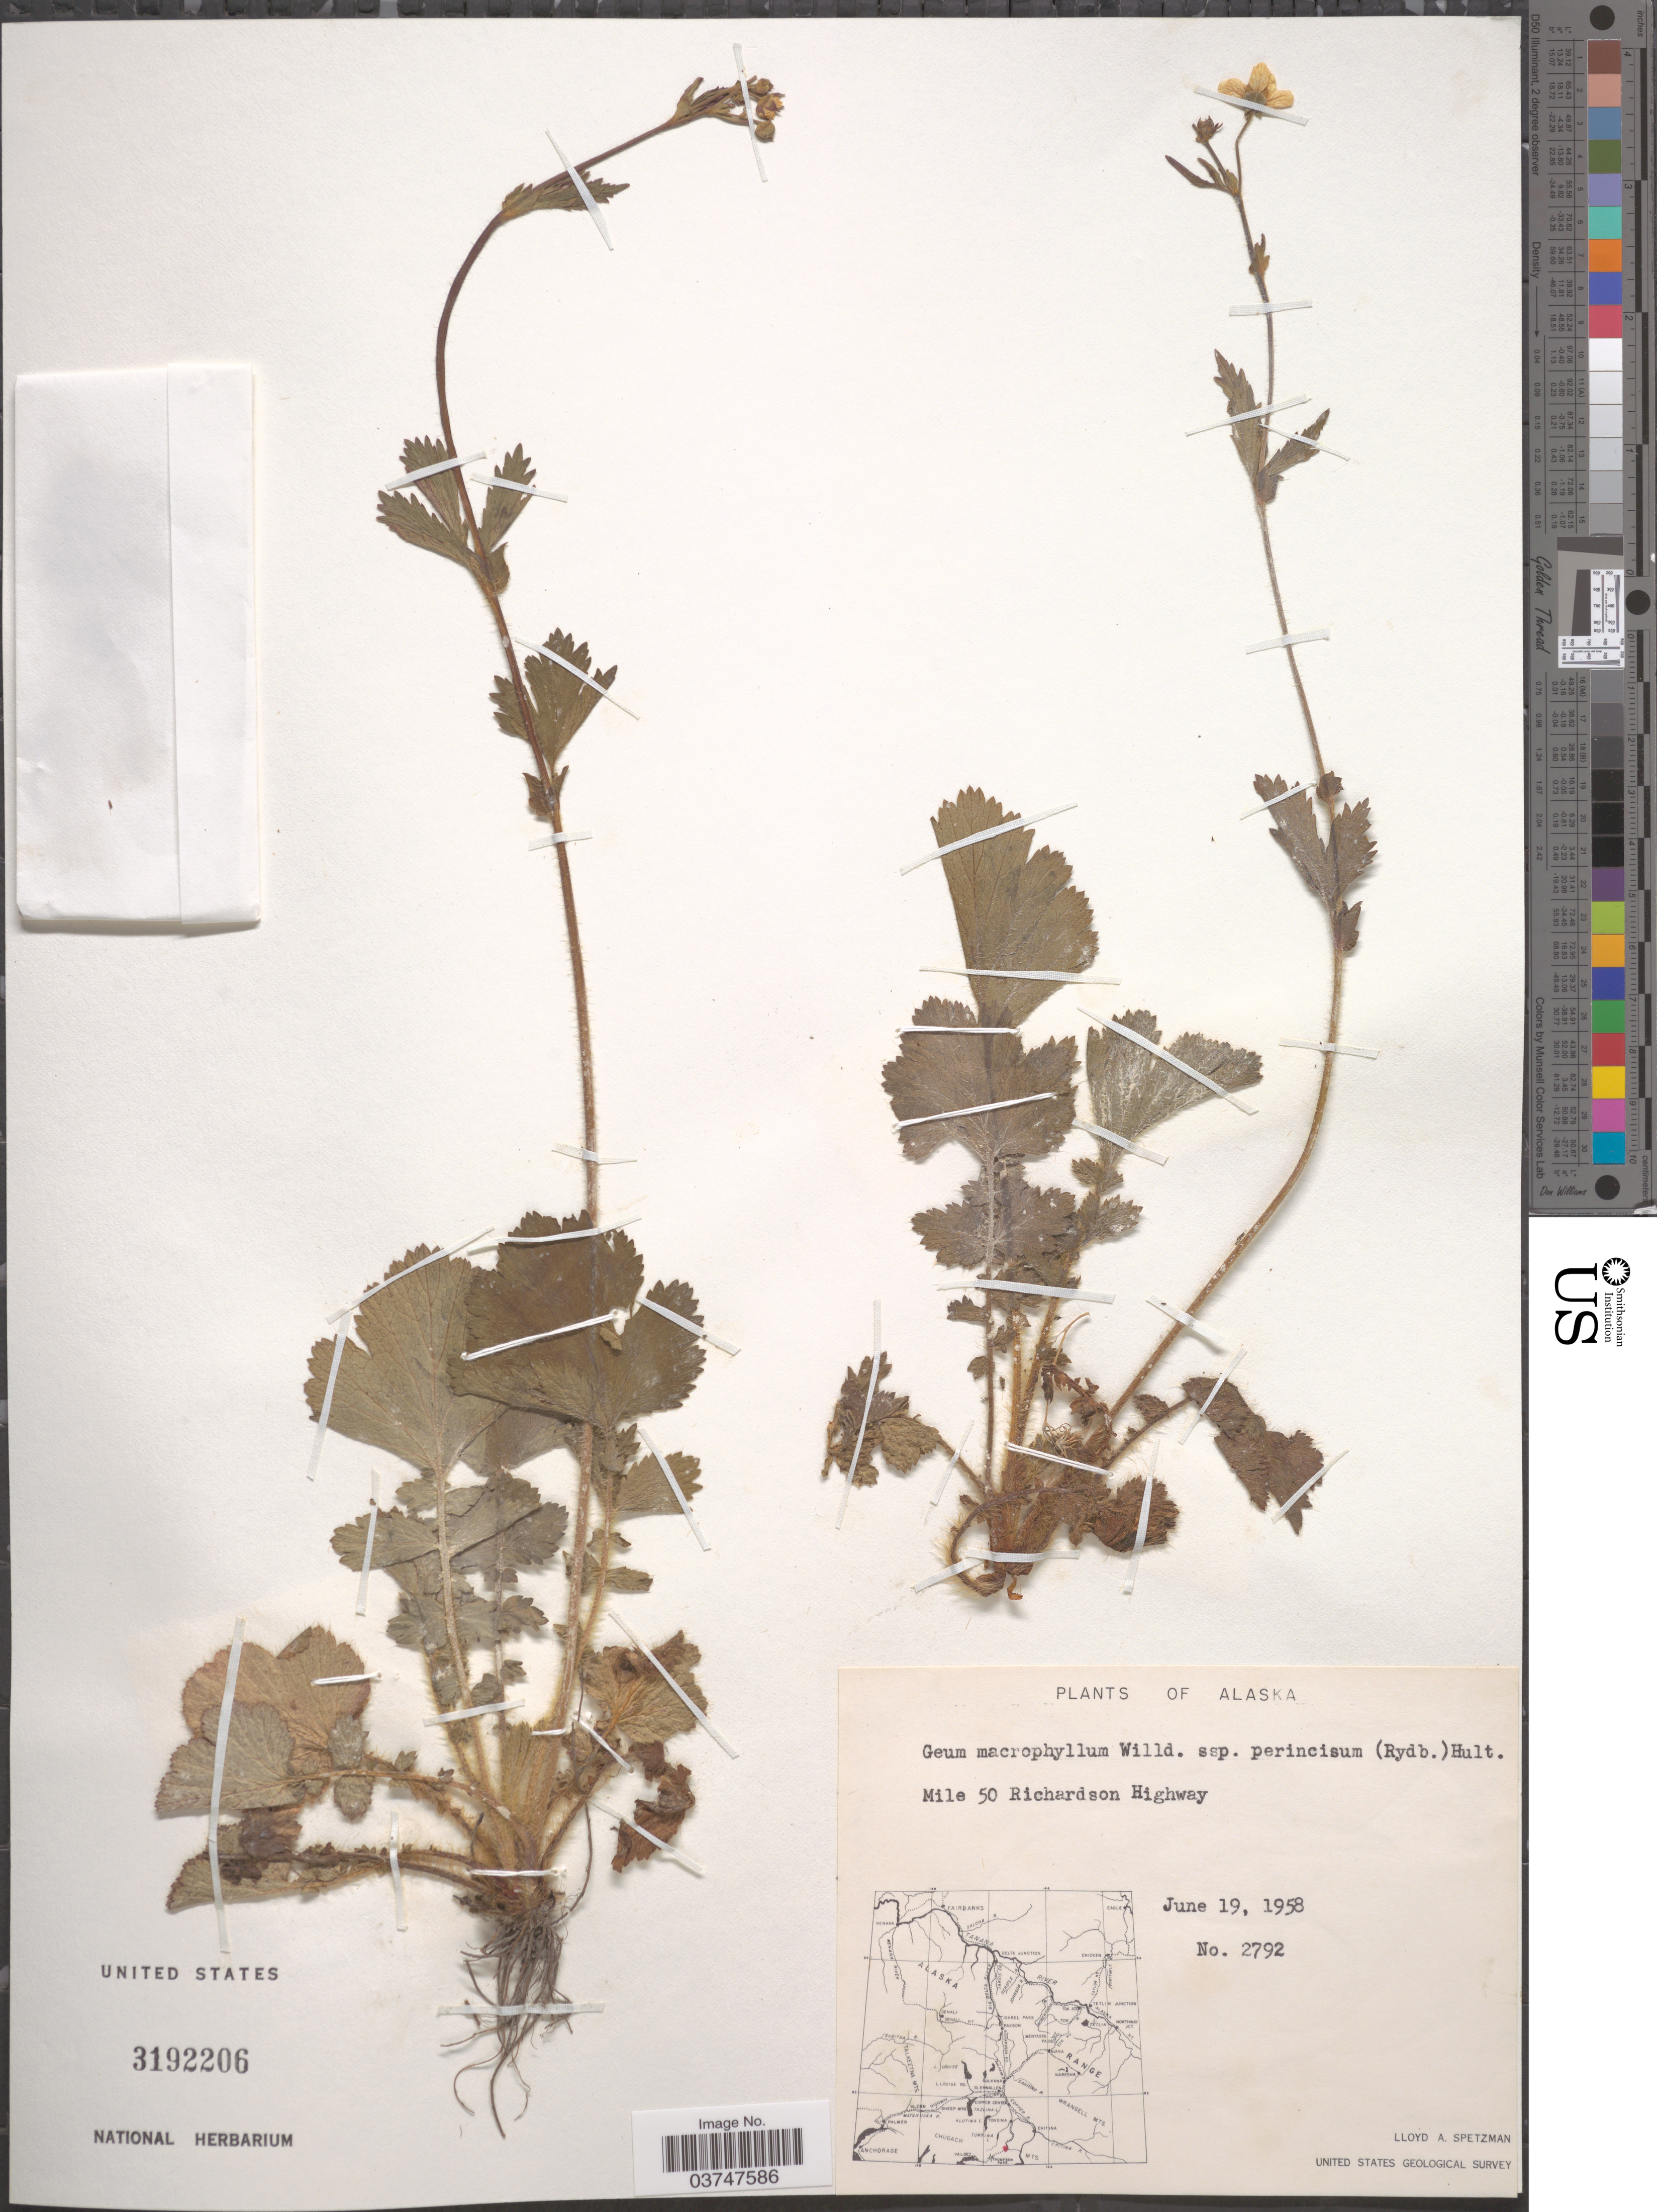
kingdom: Plantae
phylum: Tracheophyta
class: Magnoliopsida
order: Rosales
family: Rosaceae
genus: Geum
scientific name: Geum macrophyllum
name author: Willd.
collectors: L. Spetzman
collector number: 2792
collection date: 1958-06-19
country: United States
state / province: Alaska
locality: Mile 50 Richardson Highway.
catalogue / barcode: US 3192206